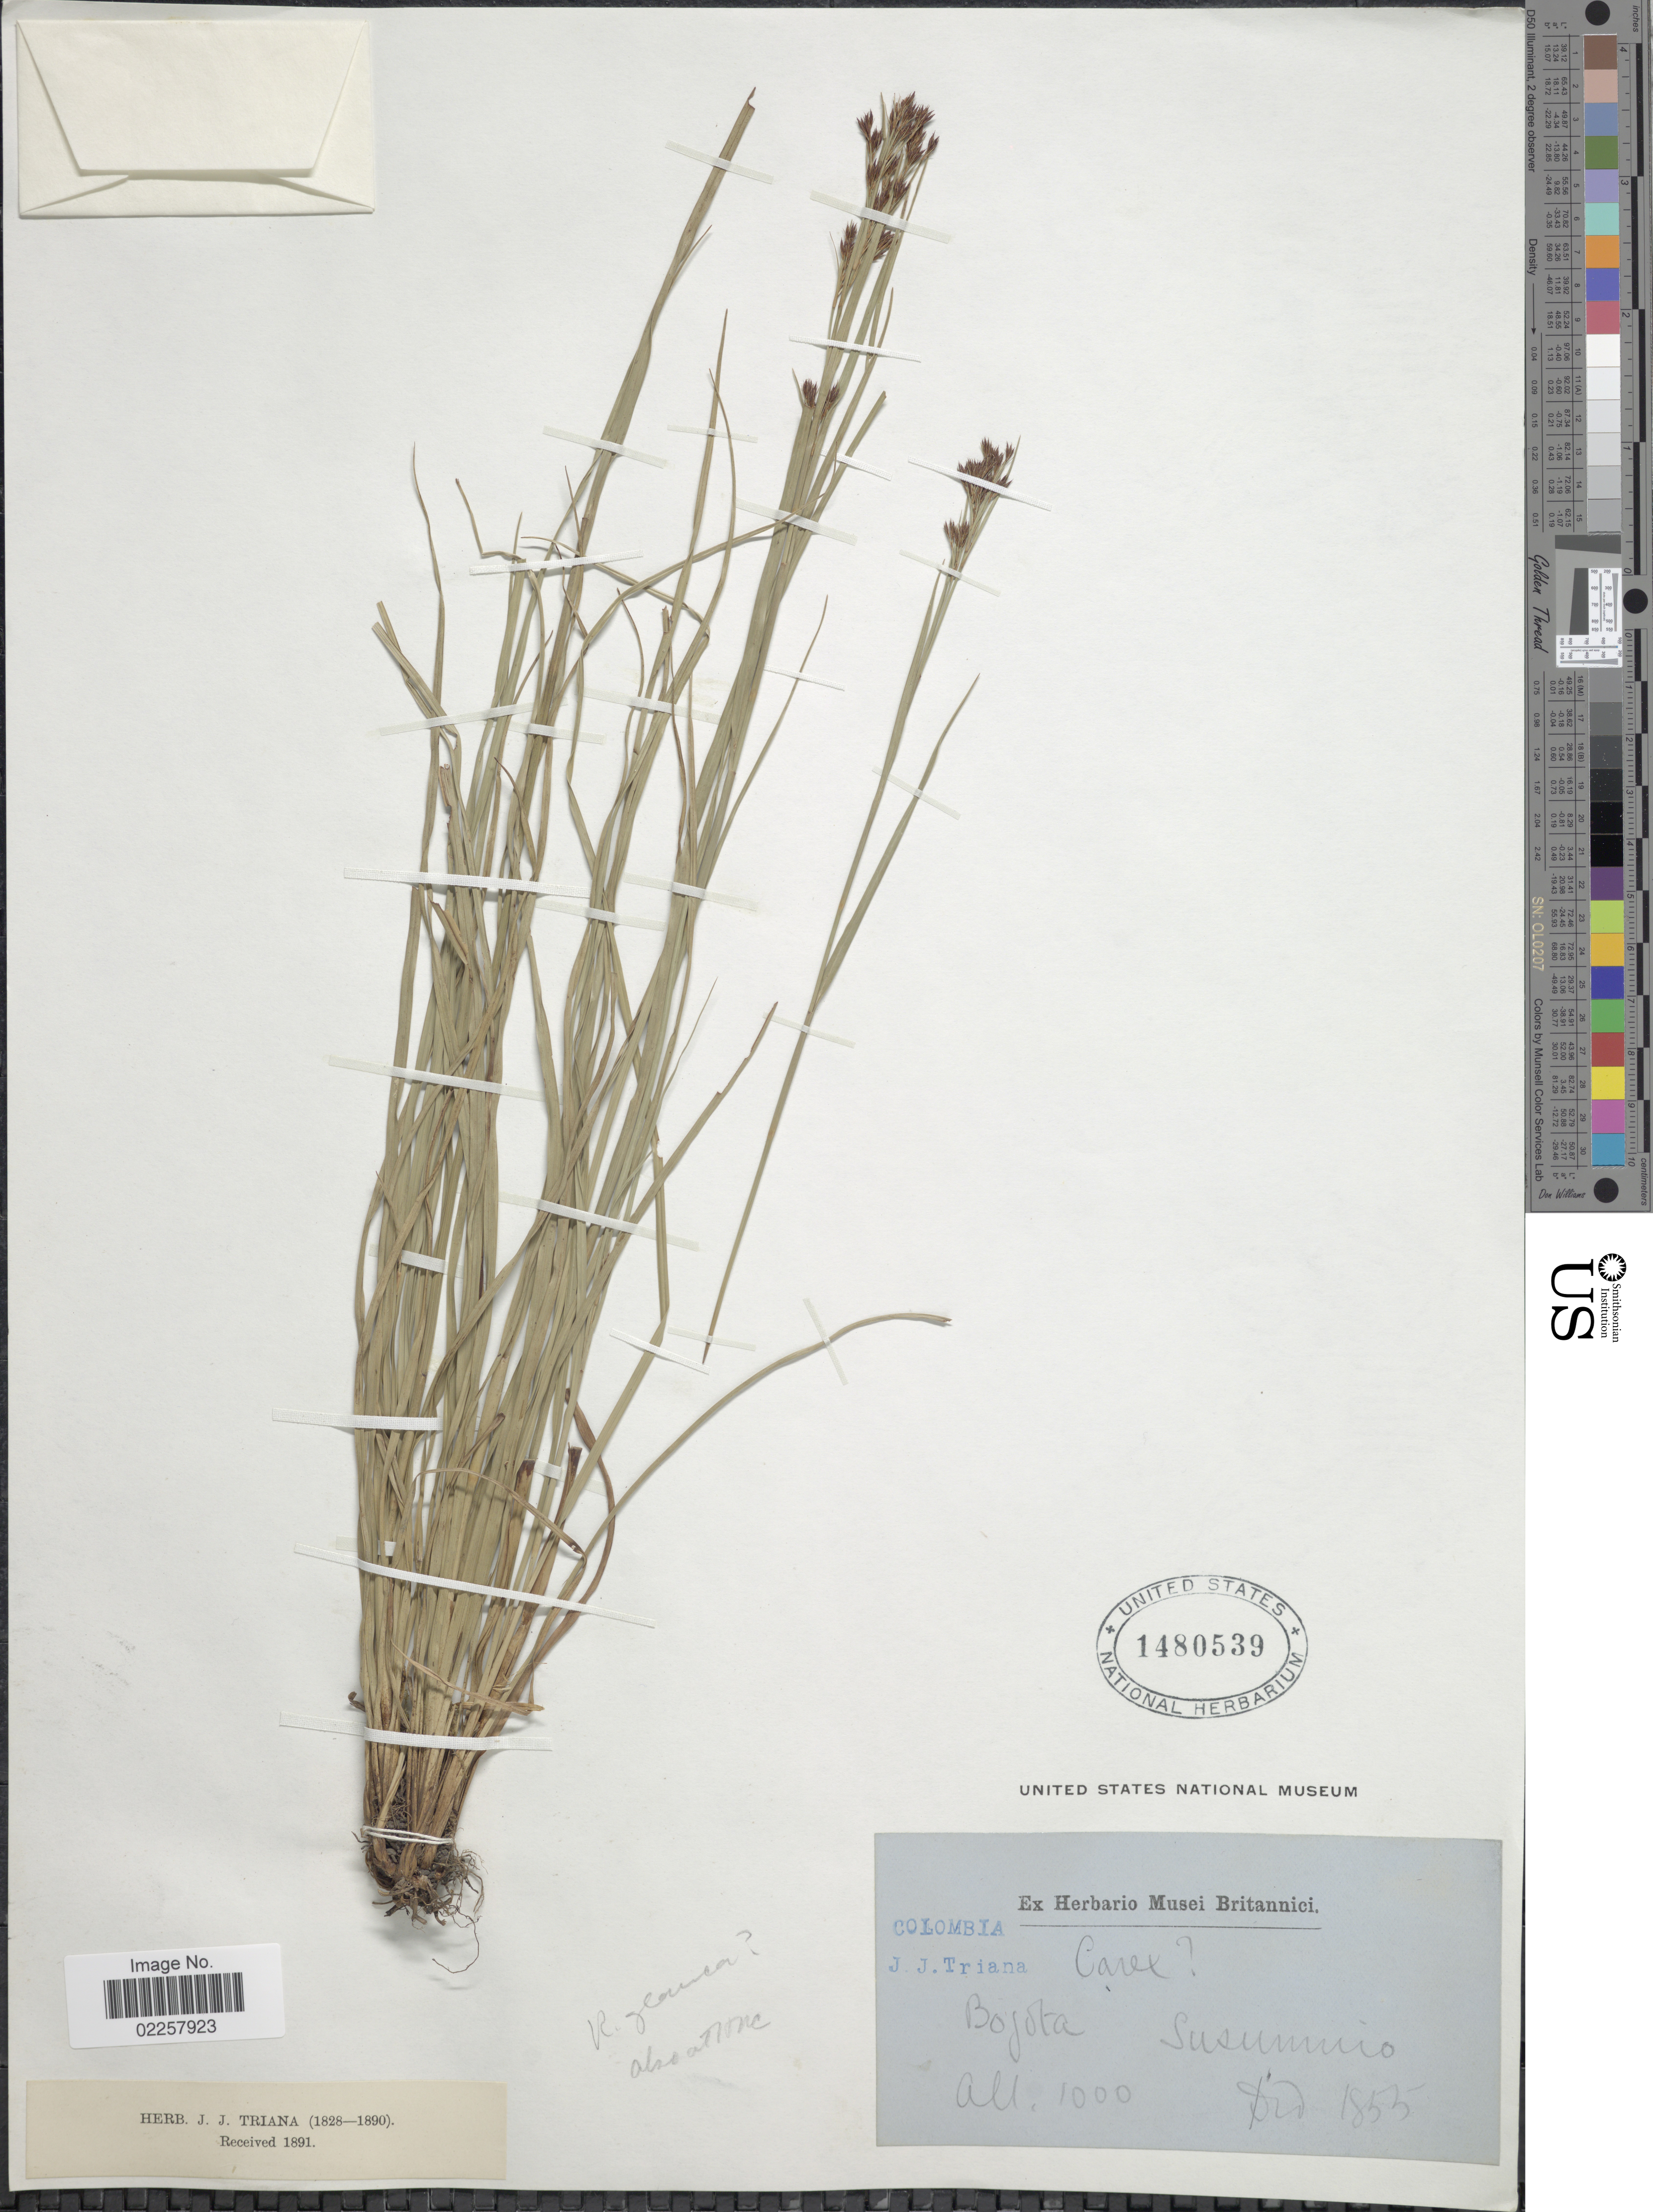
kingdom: Plantae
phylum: Tracheophyta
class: Liliopsida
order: Poales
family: Cyperaceae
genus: Rhynchospora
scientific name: Rhynchospora sp.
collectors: J. J. Triana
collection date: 1853-12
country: Colombia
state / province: Bogota D.C.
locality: Bogota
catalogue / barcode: US 1480539